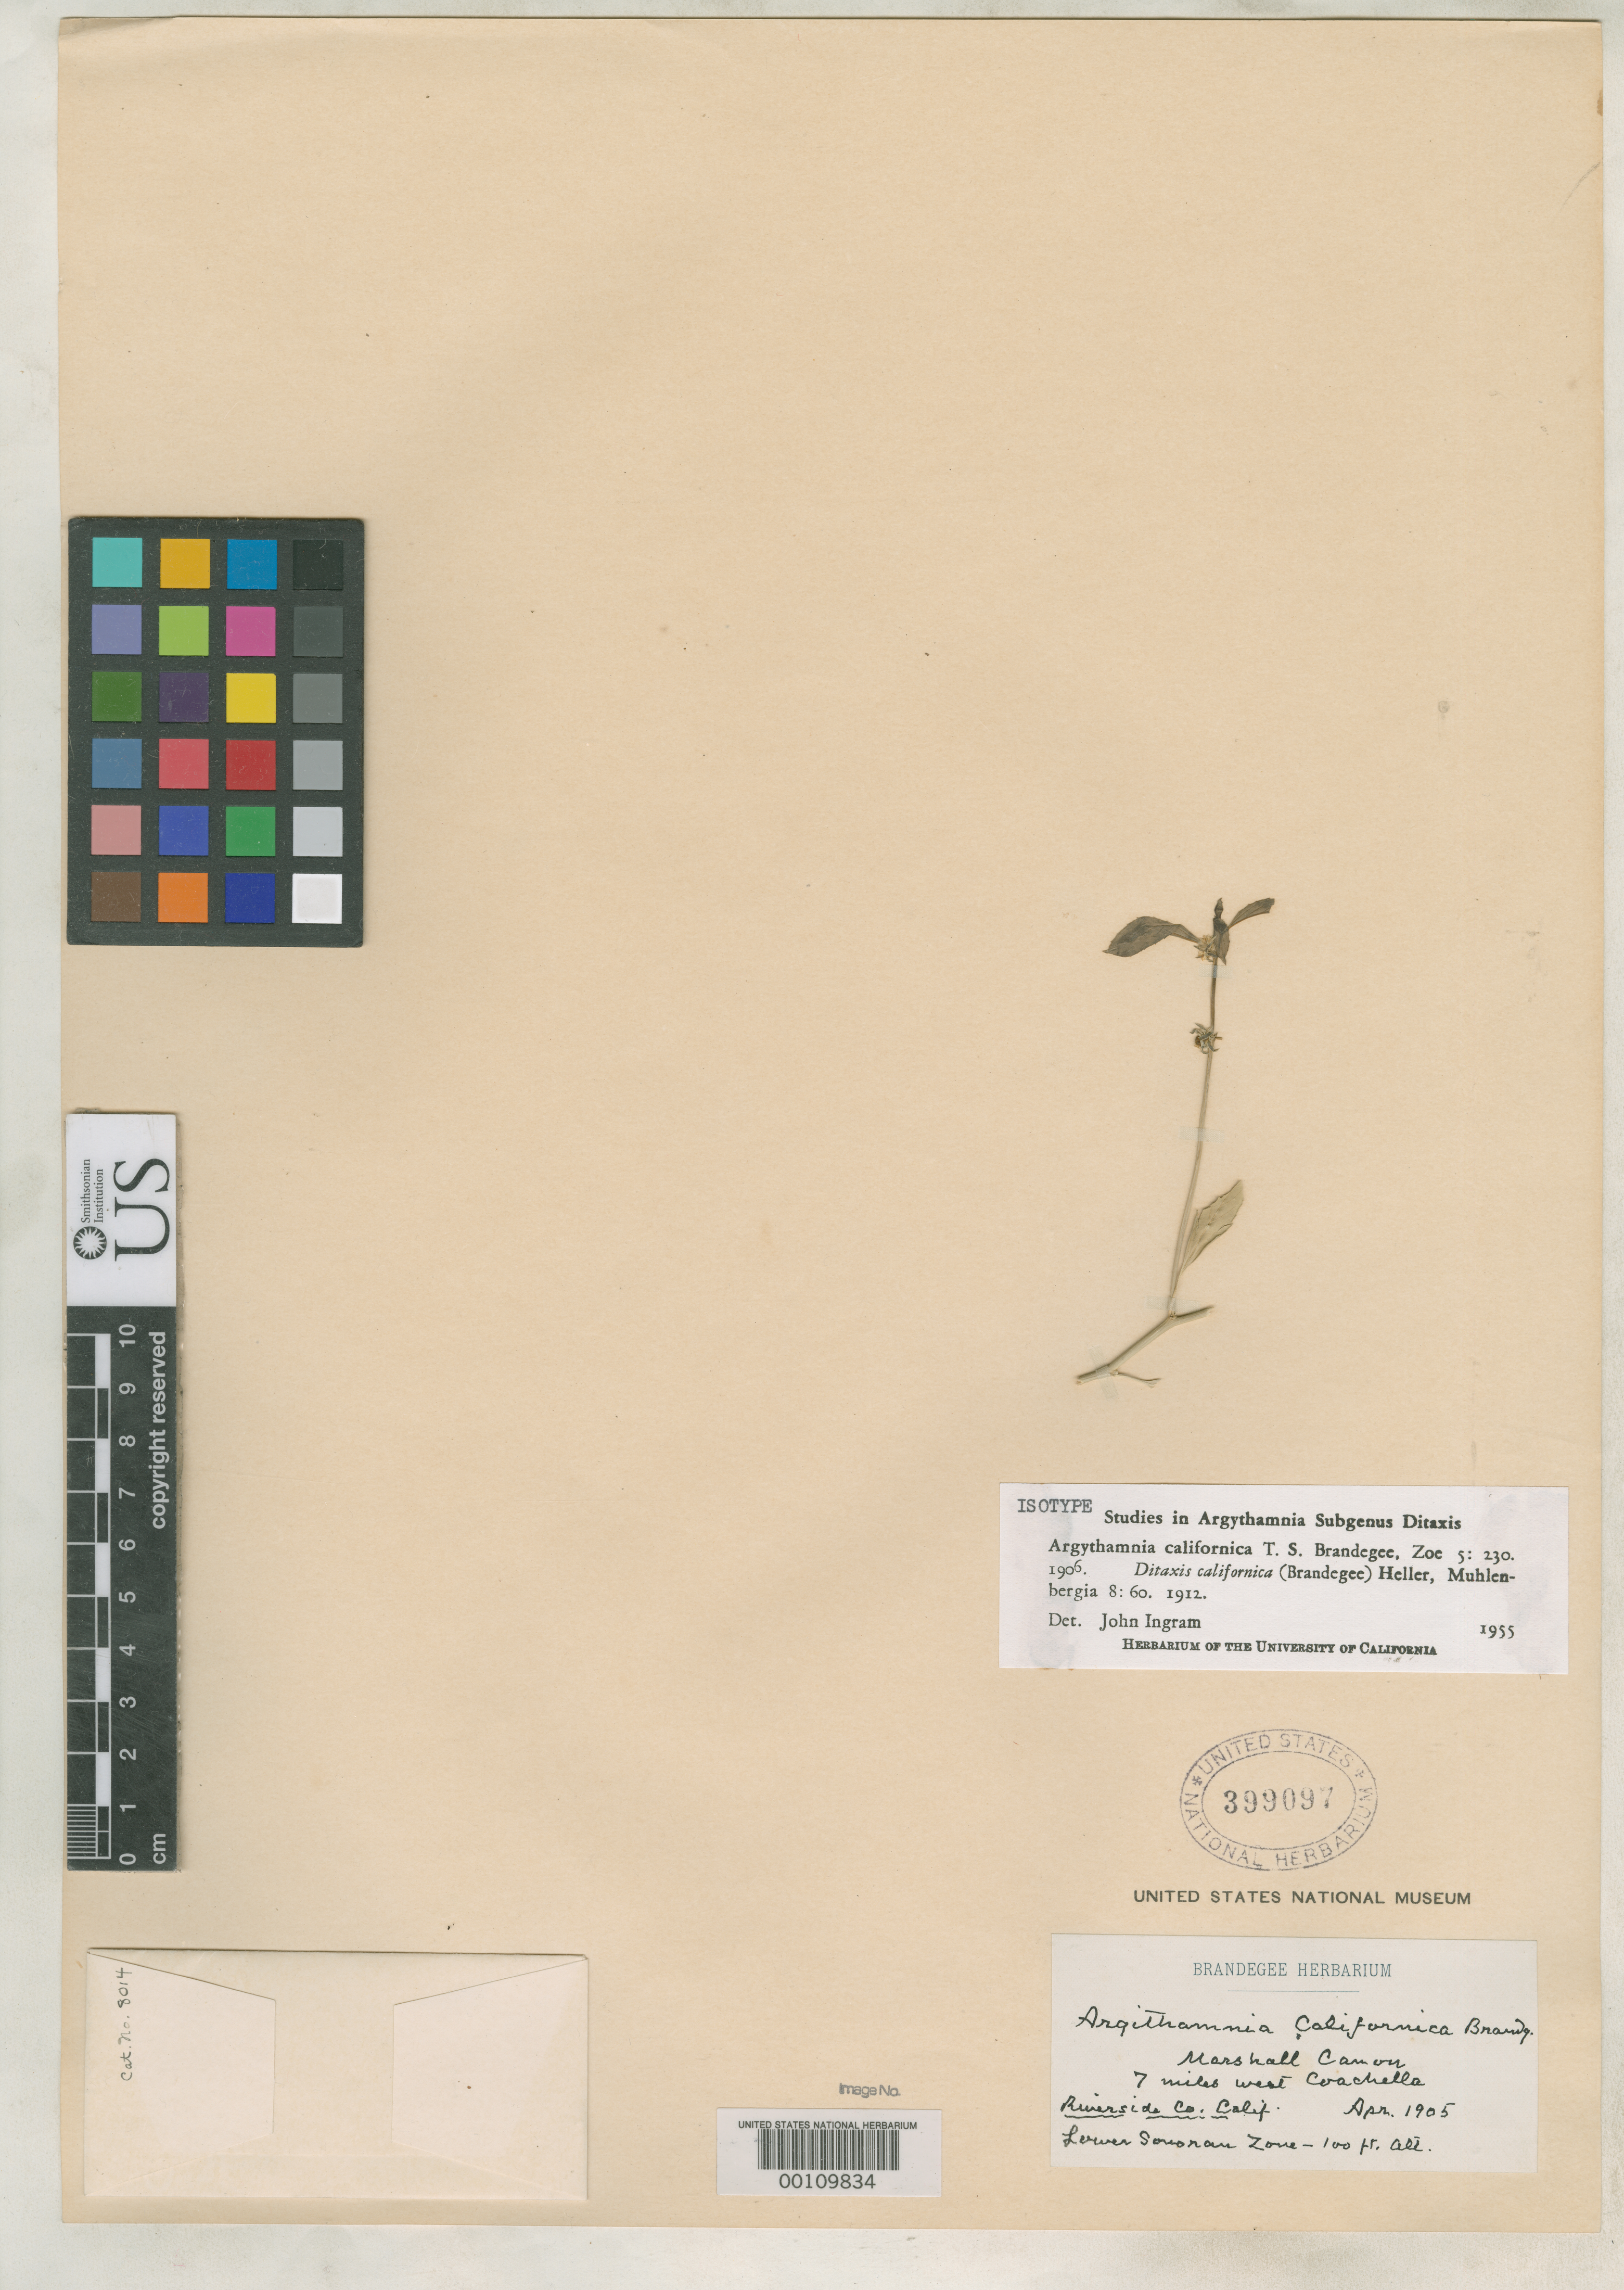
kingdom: Plantae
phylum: Tracheophyta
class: Magnoliopsida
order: Malpighiales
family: Euphorbiaceae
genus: Argythamnia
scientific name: Argythamnia californica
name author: Brandegee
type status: Isotype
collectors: H. M. Hall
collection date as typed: Apr 1905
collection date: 1905-04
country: United States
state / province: California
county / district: Riverside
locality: Marshall Canon, 7 mi W of Coachella, lower Sonoran zone.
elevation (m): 30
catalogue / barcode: US 399097